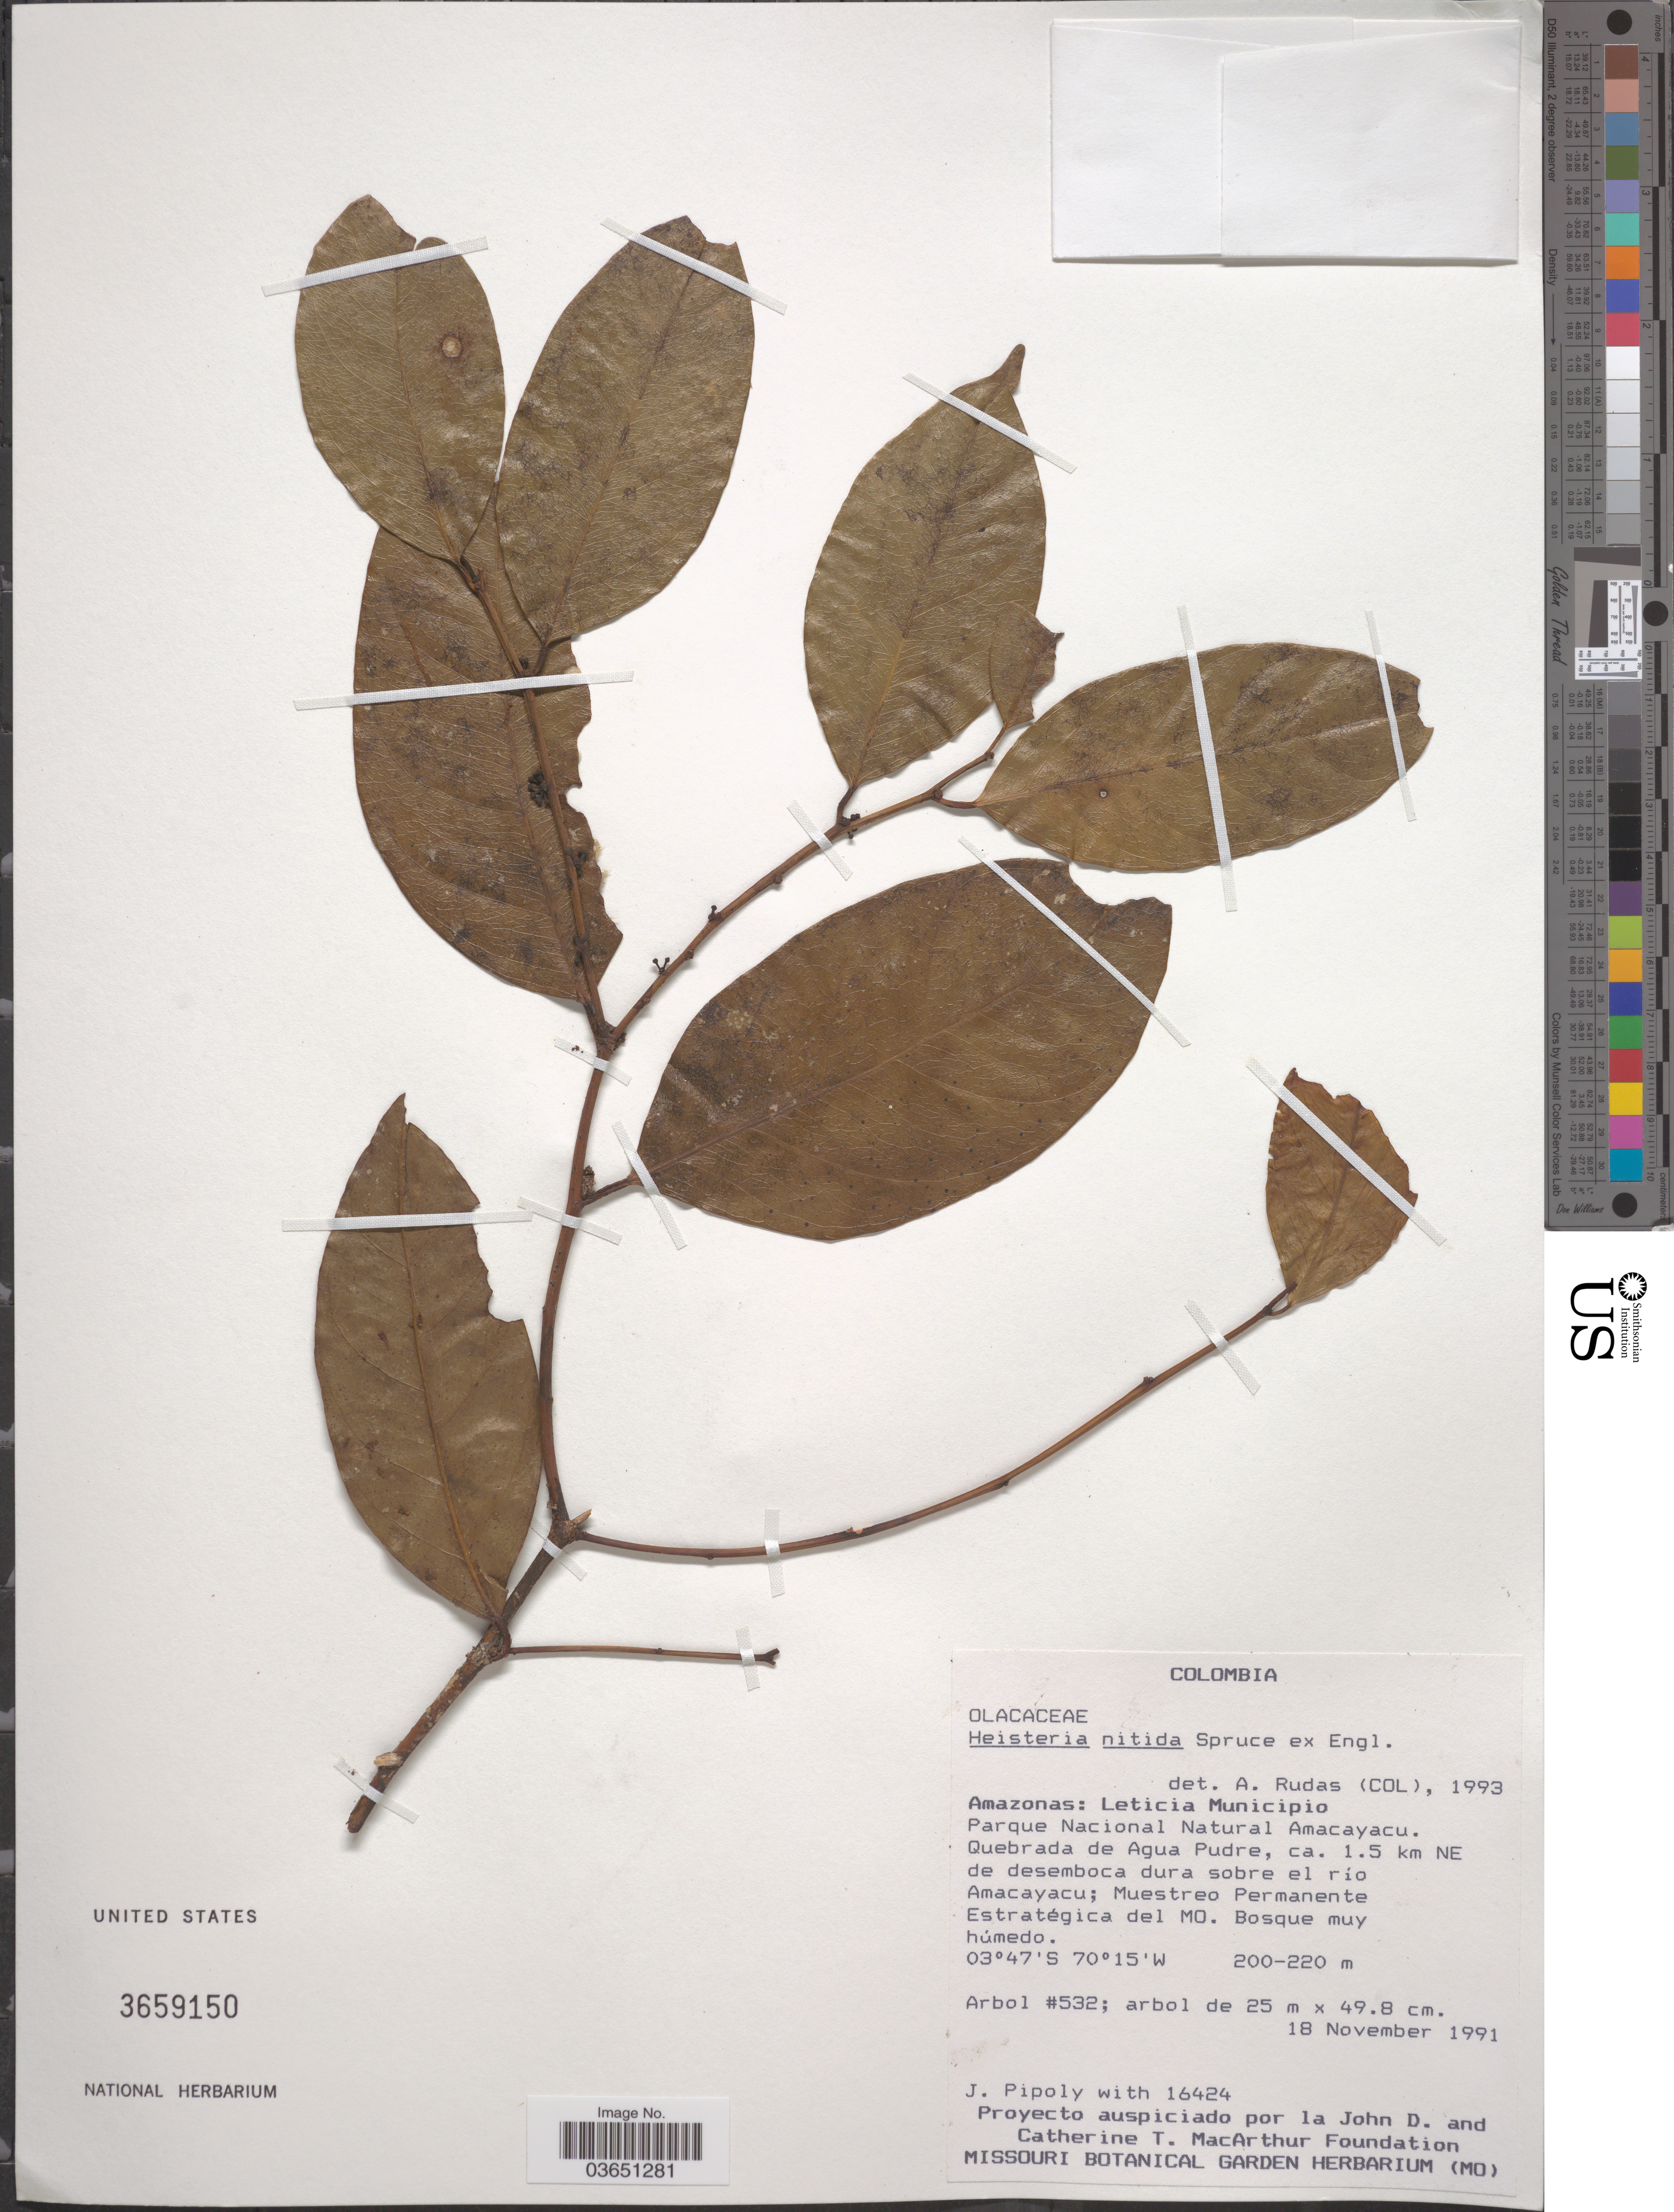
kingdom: Plantae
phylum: Tracheophyta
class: Magnoliopsida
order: Santalales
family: Erythropalaceae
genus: Heisteria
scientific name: Heisteria nitida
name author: Engl.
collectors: J. J. Pipoly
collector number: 16424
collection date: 1991-11-18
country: Colombia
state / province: Amazônas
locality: Leticia Municipio. Parque Nacional Natural Amacayacu. Quebrada de Agua Pudre, ca. 1.5 km NE de desemboca dura sobre el río Amacayacu. Muestreo Permanente Estratégica del MO.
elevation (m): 200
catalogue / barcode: US 3659150